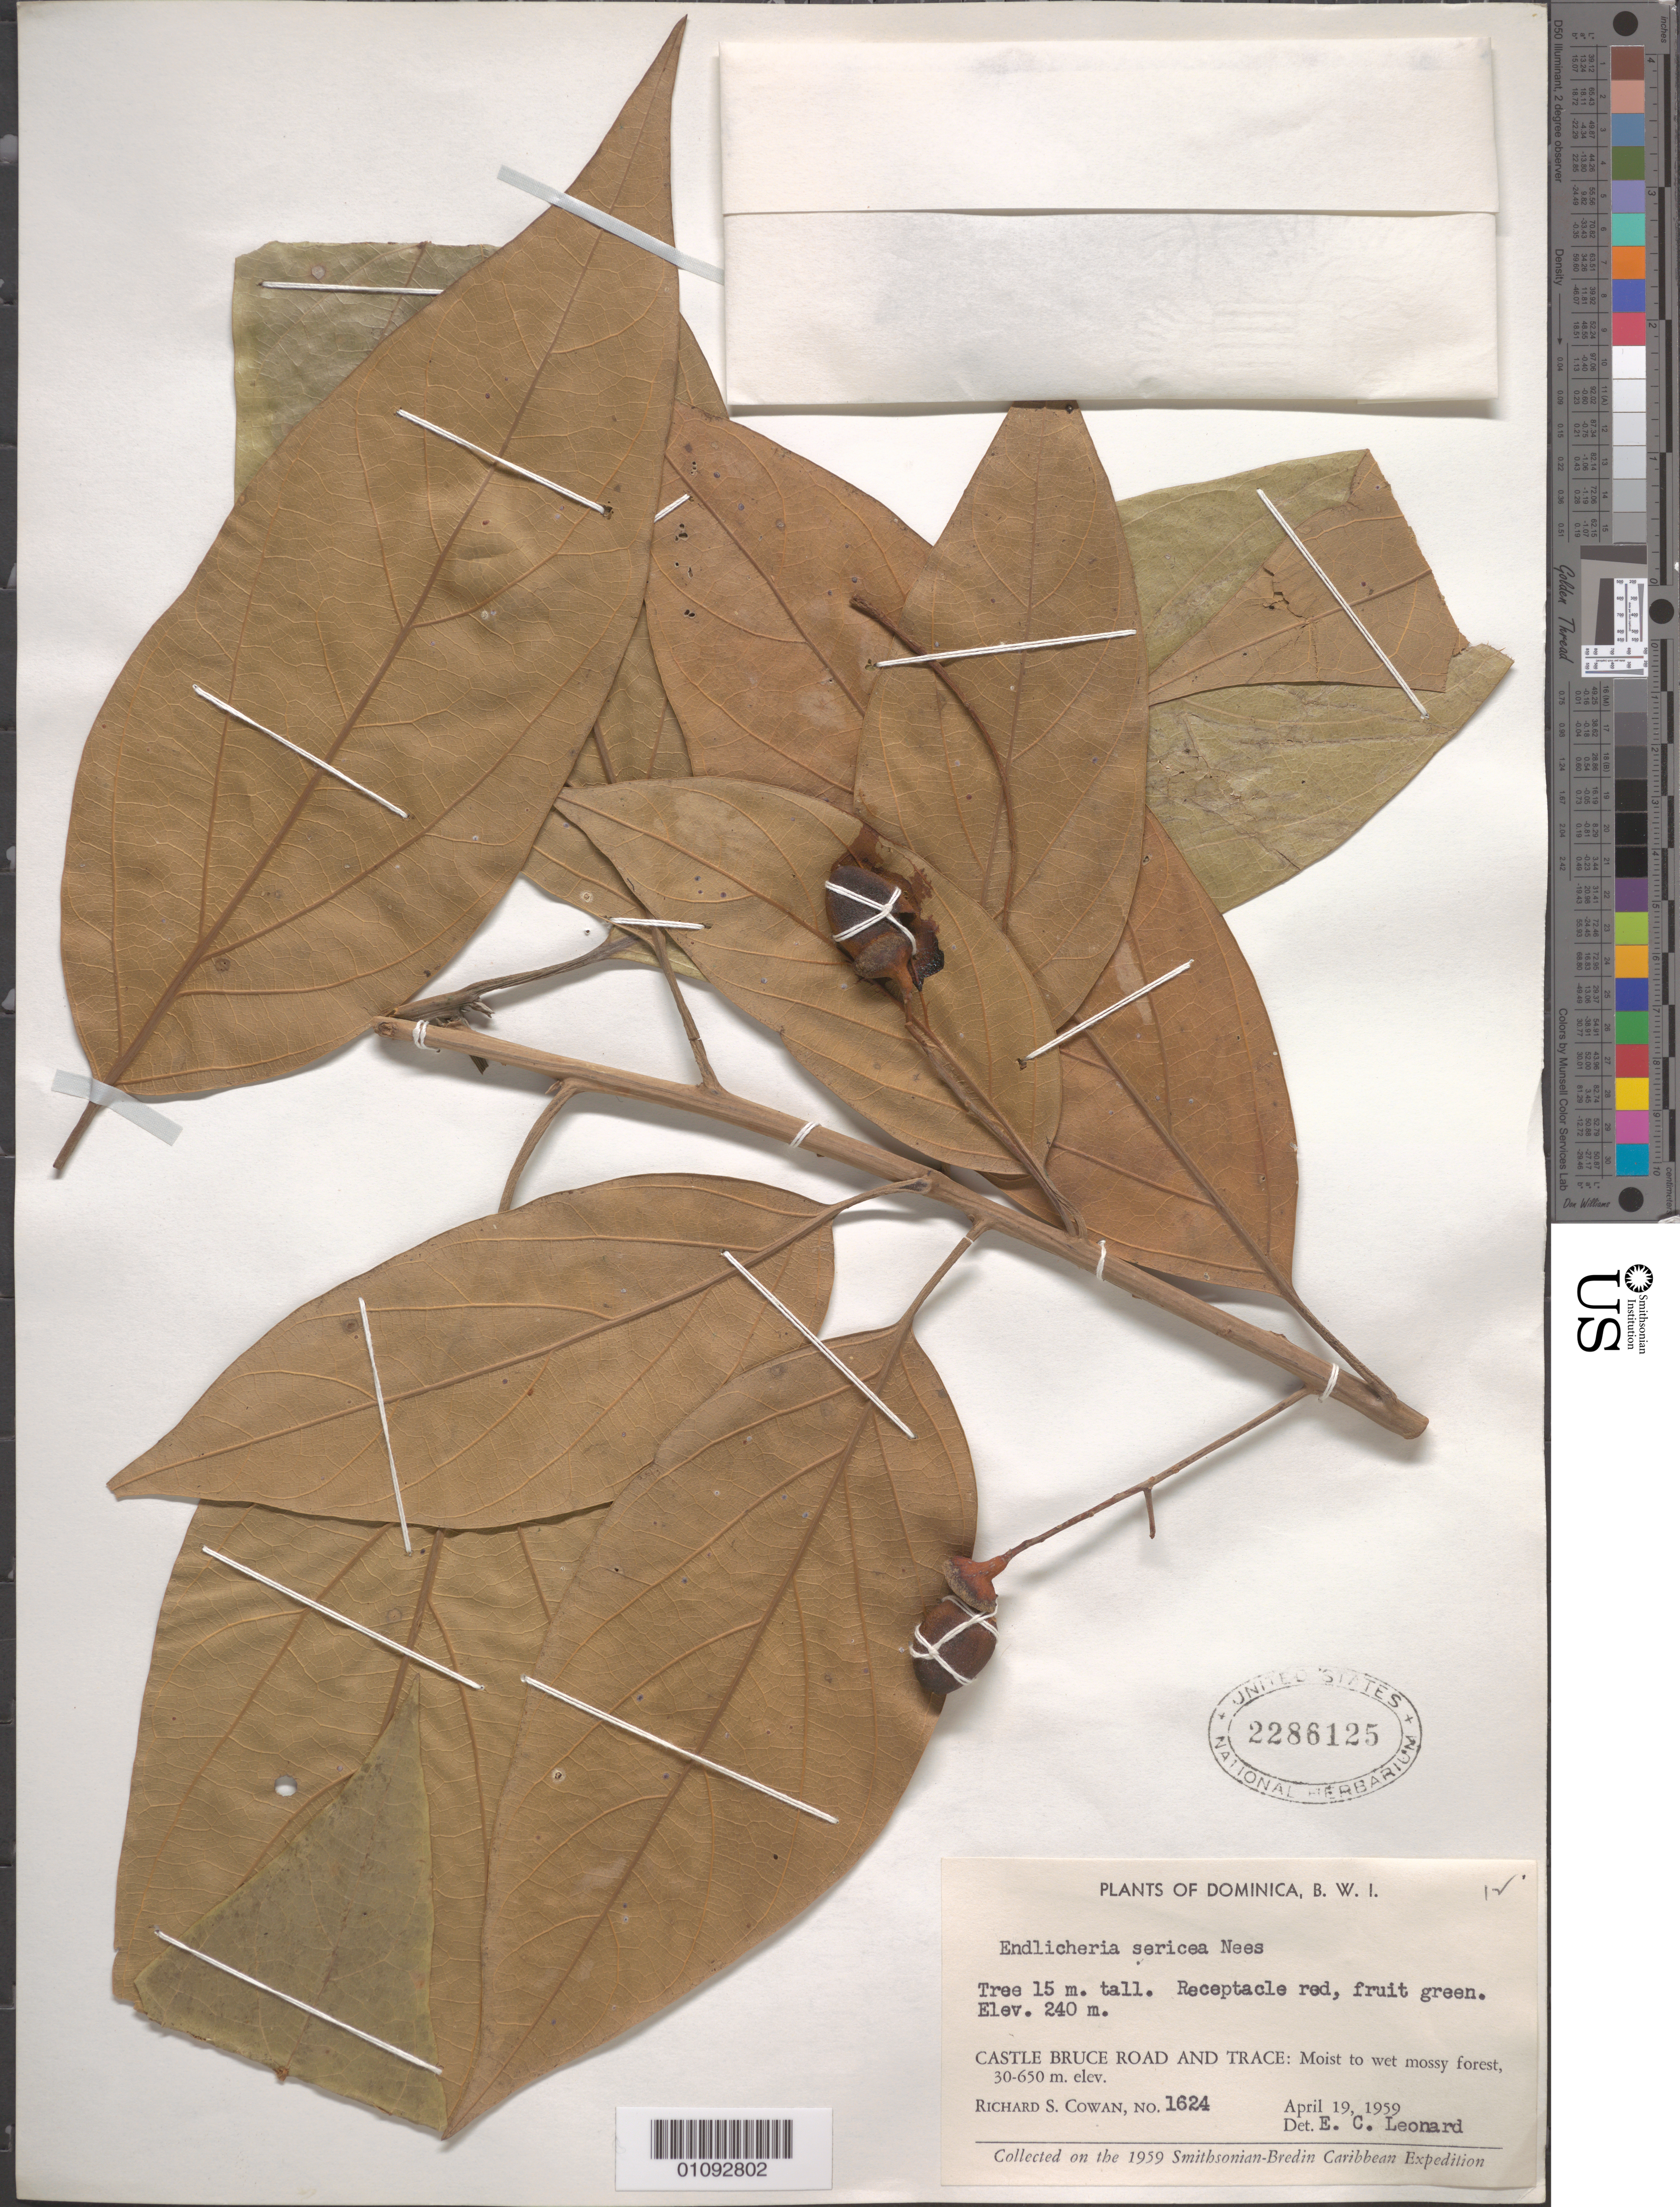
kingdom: Plantae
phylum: Tracheophyta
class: Magnoliopsida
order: Laurales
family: Lauraceae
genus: Endlicheria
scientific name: Endlicheria sericea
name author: Nees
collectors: E. C. Leonard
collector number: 1624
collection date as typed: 19 Apr 1984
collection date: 1984-04-19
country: Dominica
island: Dominica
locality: Castle Bruce Road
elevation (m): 30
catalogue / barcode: US 2286125